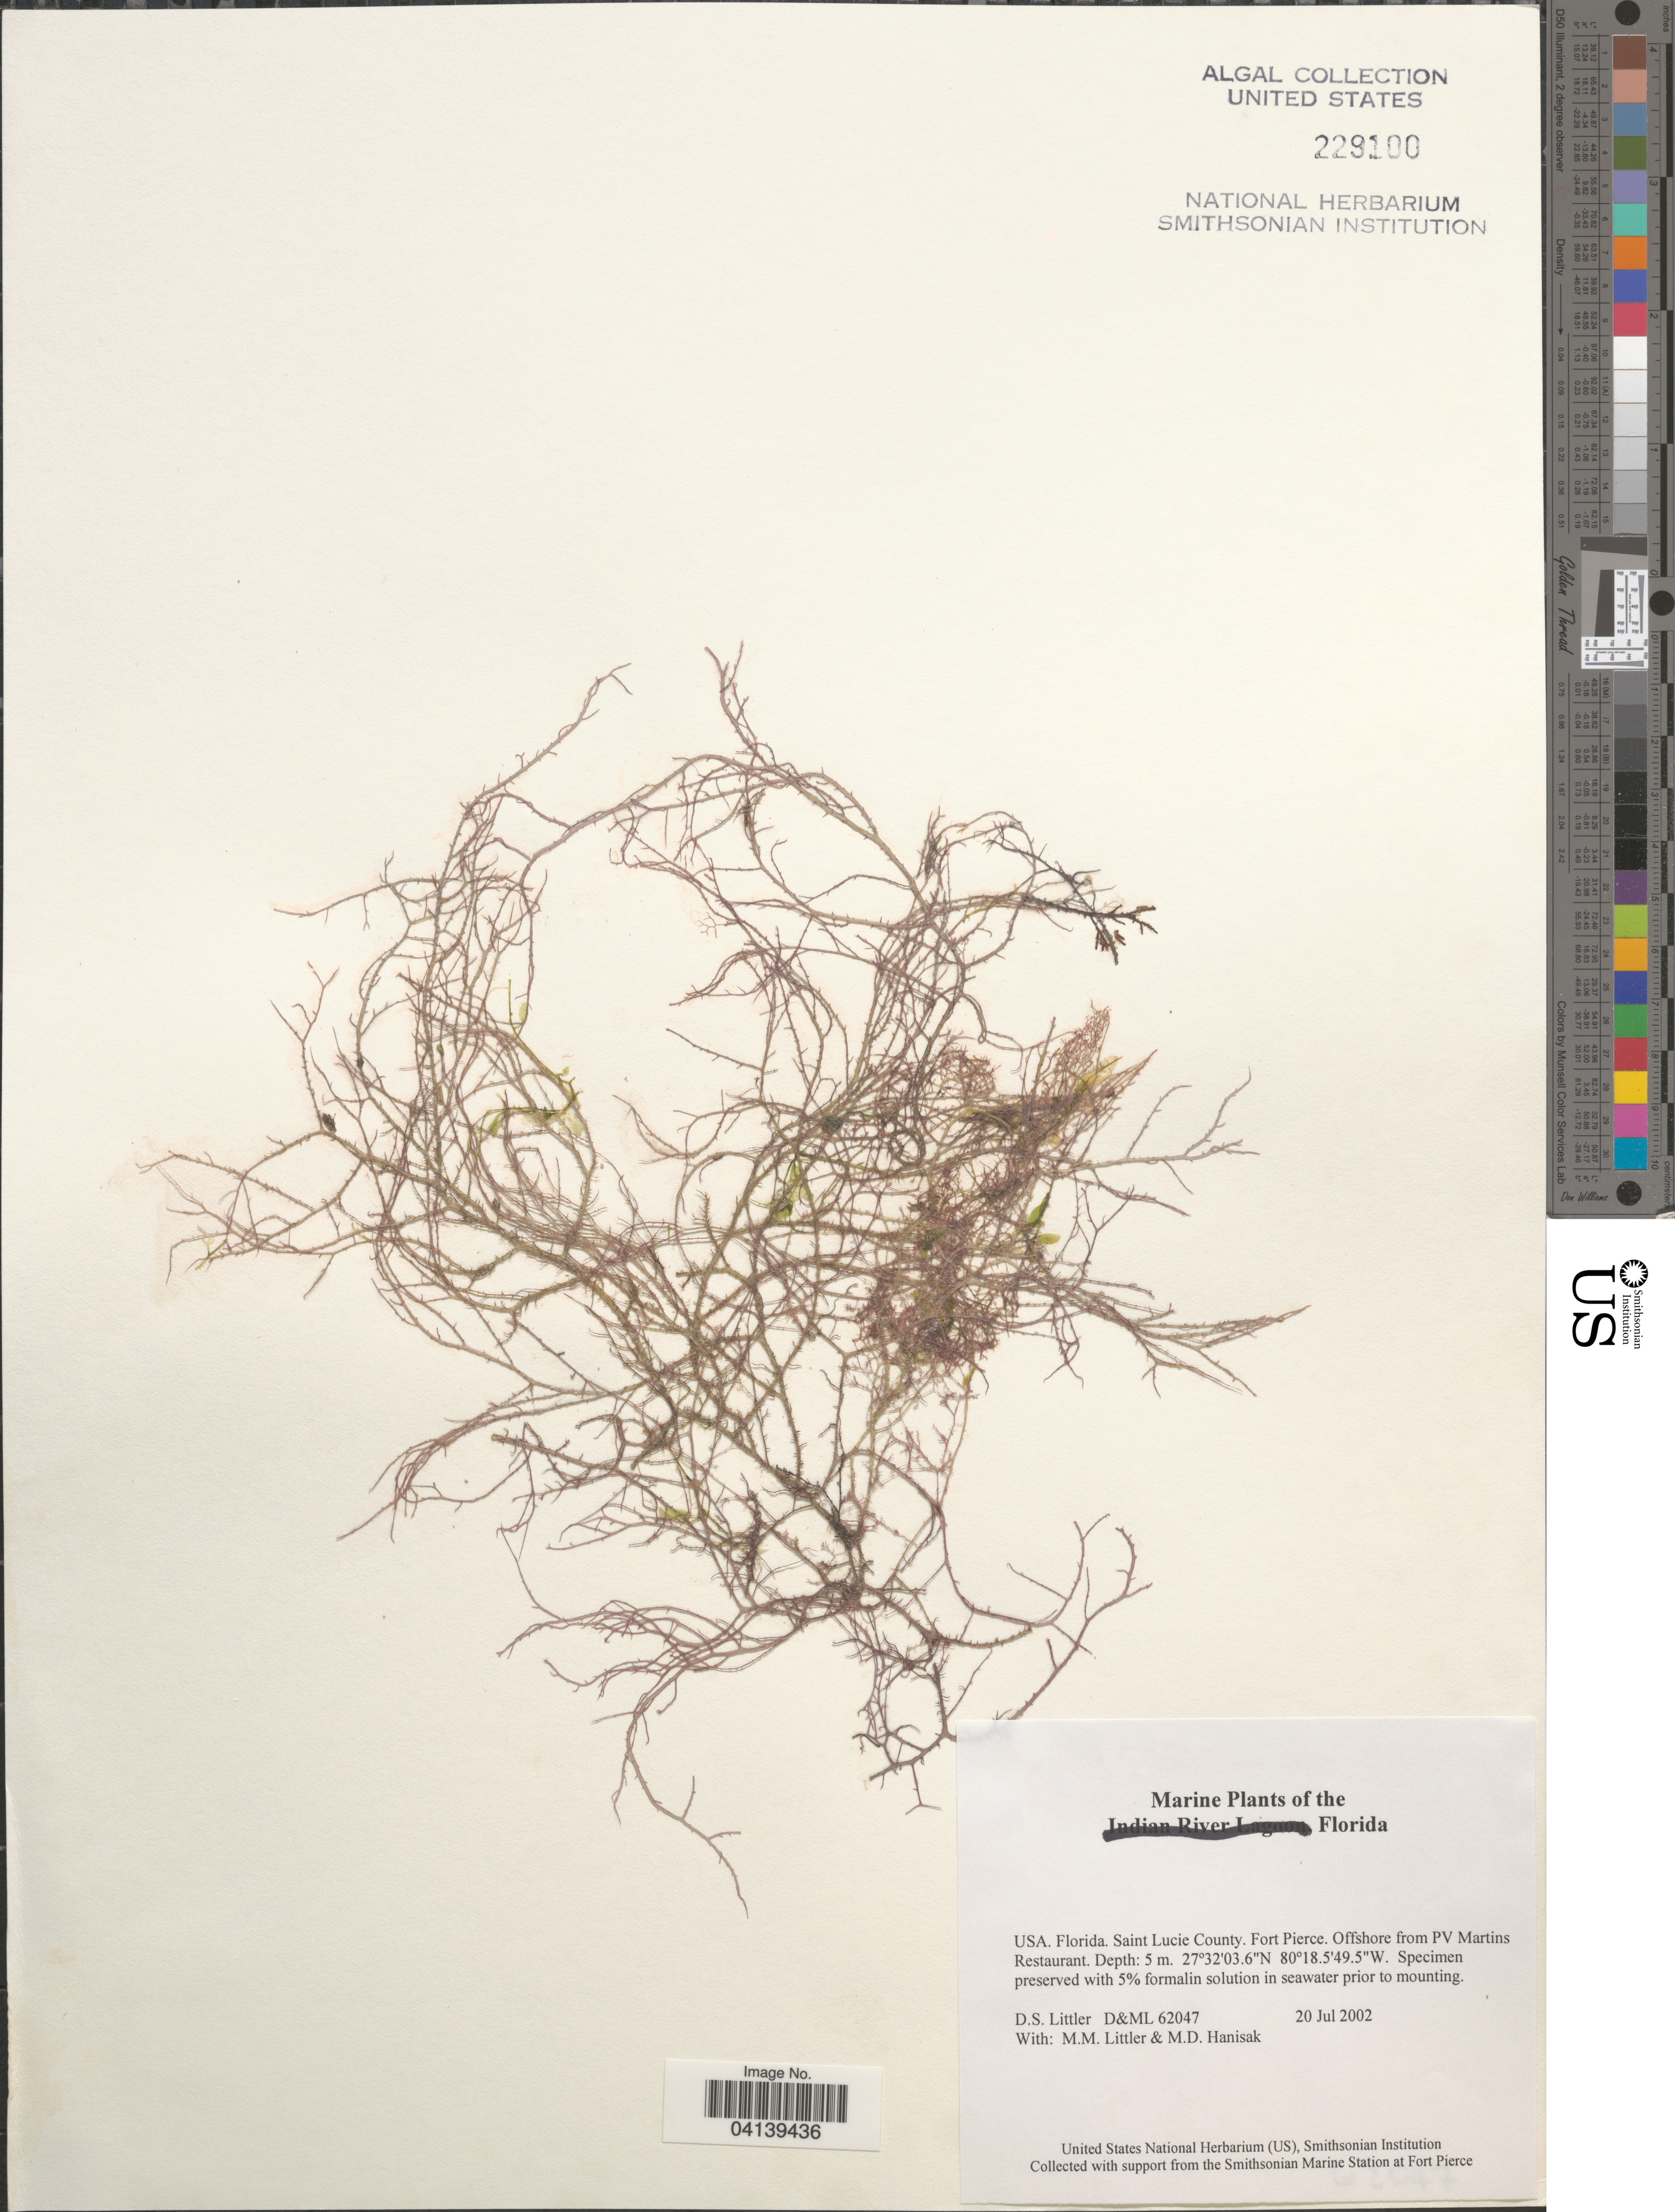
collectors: D. S. Littler & M. Hanisak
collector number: D&ML62047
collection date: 2002-07-20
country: United States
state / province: Florida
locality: Saint Lucie County. Fort Pierce. Offshore from PV Martins Restaurant.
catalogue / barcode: US 229100